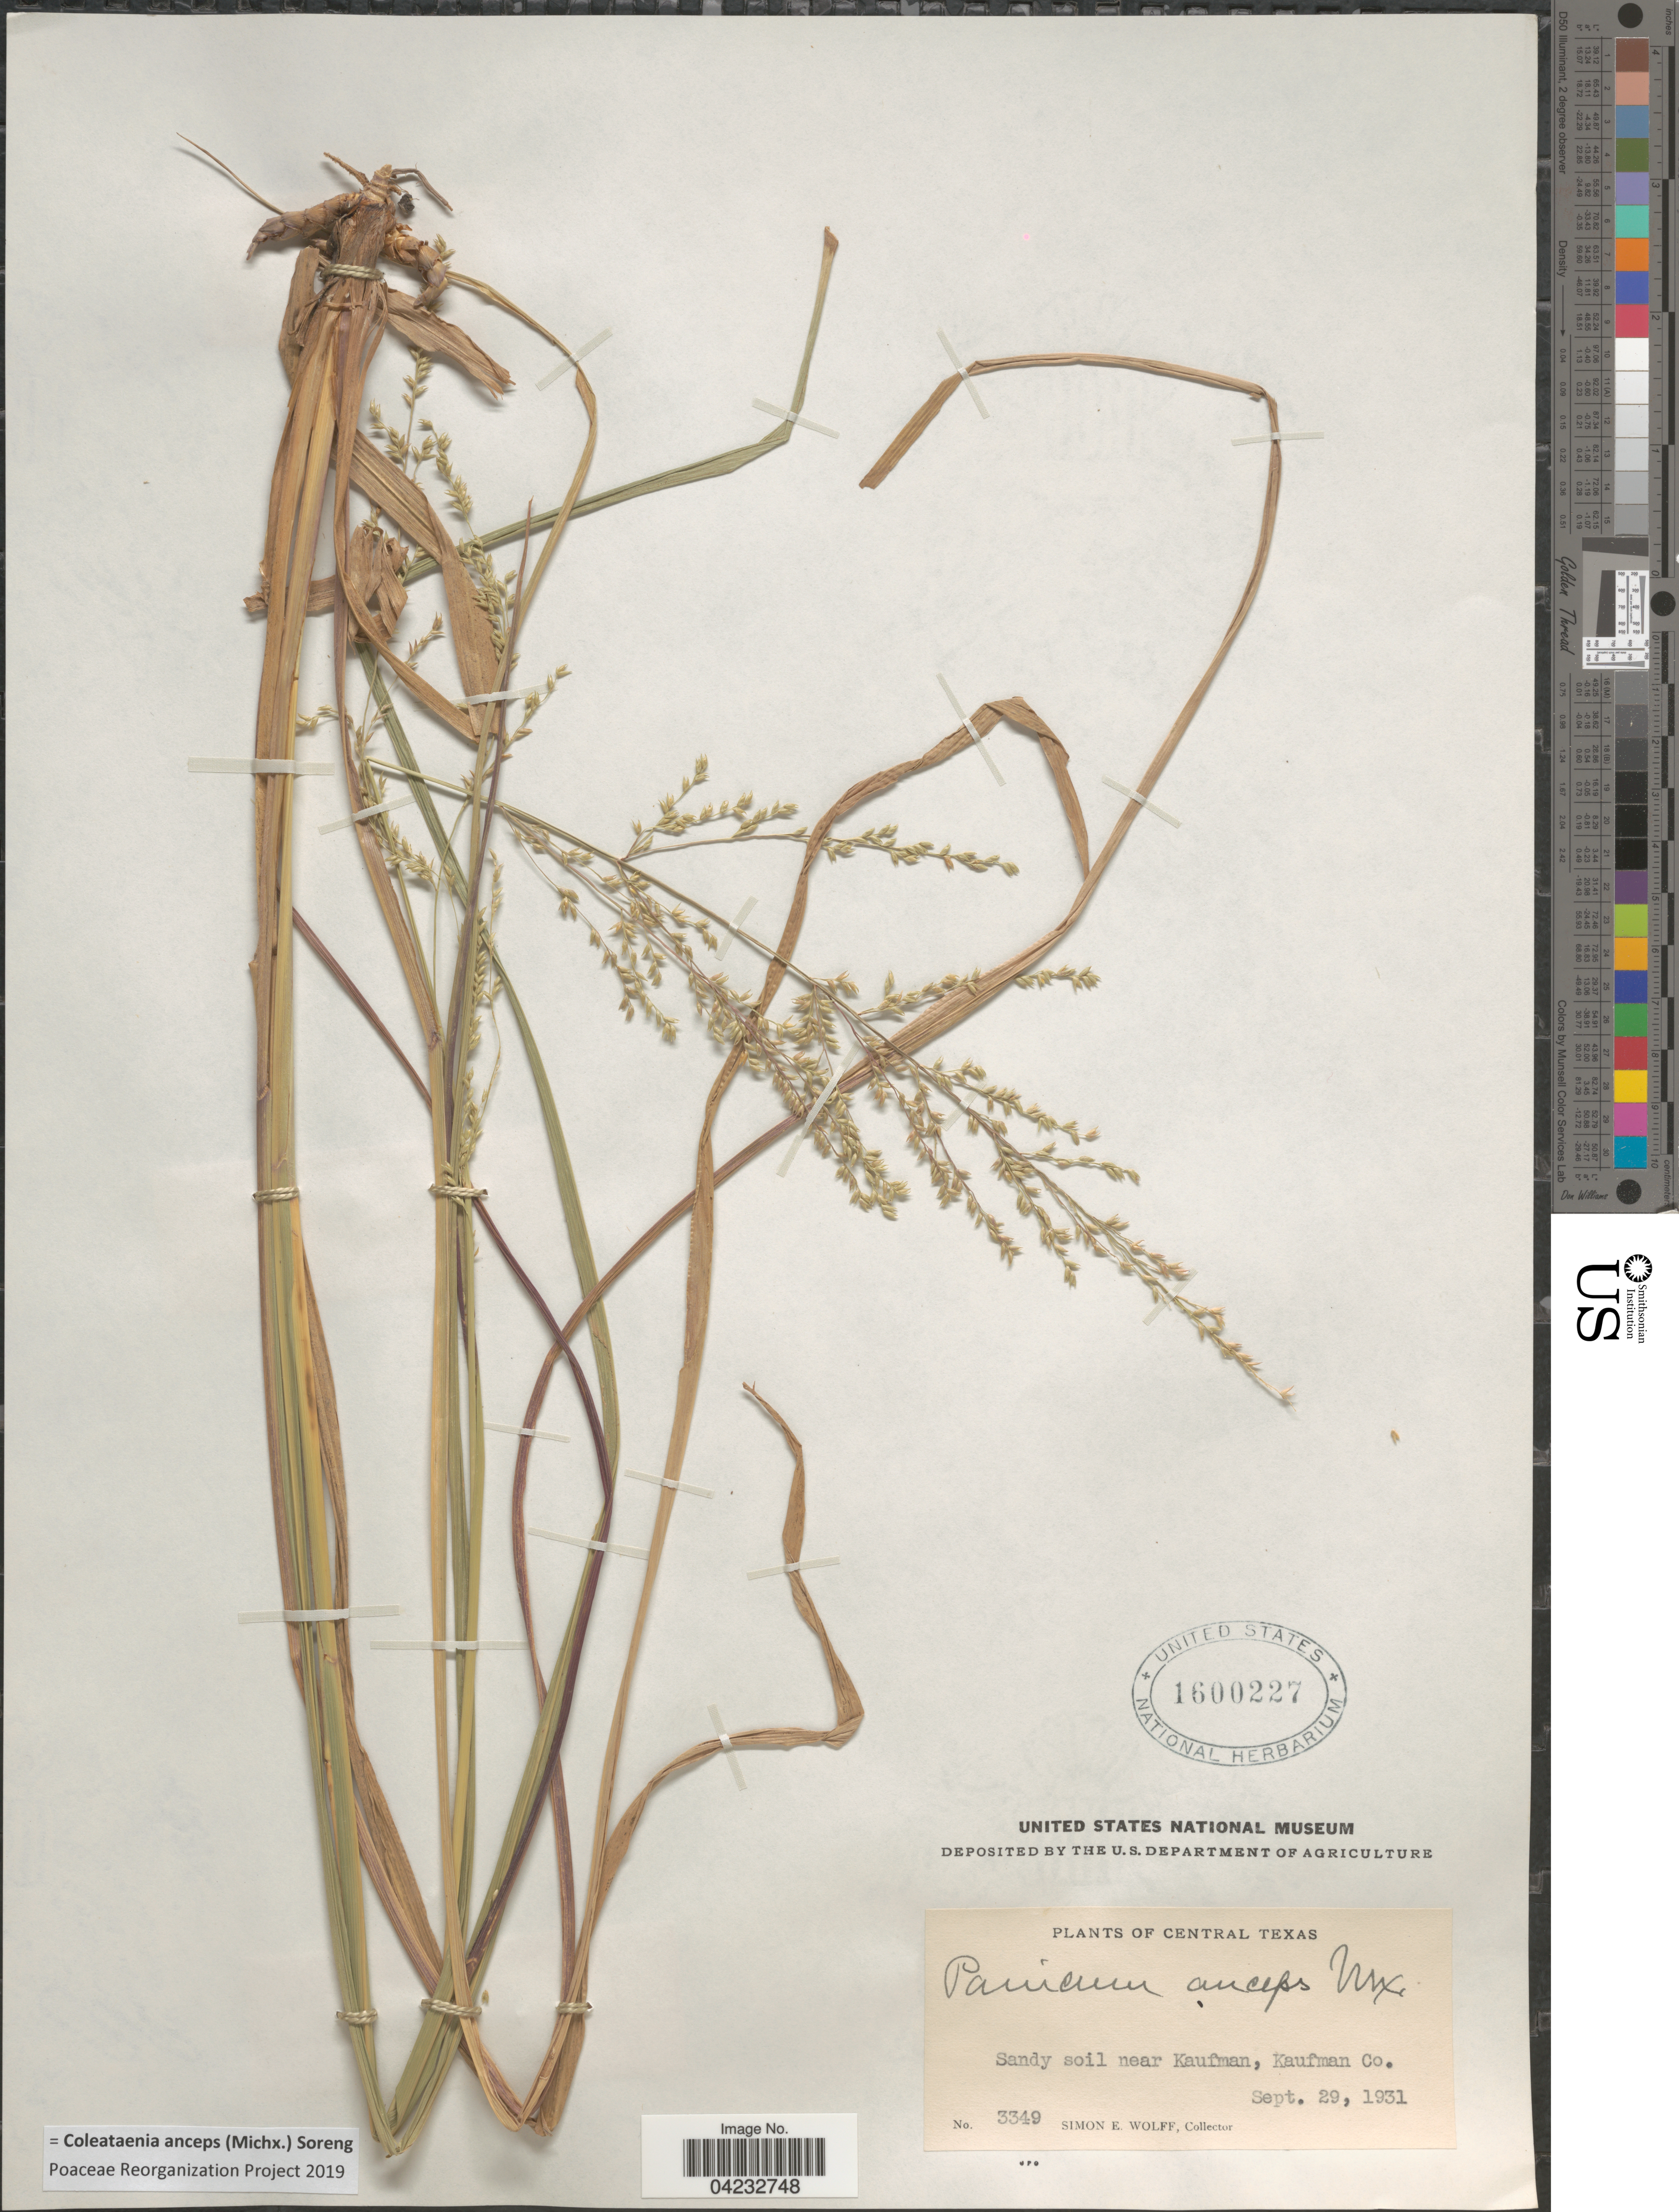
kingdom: Plantae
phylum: Tracheophyta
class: Liliopsida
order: Poales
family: Poaceae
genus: Coleataenia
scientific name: Coleataenia anceps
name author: (Michx.) Soreng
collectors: S. E. Wolff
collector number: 3349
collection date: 1931-09-29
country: United States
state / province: Texas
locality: Central Texas. Sandy soil near Kaufman, Kaufman Co.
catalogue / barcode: US 1600227